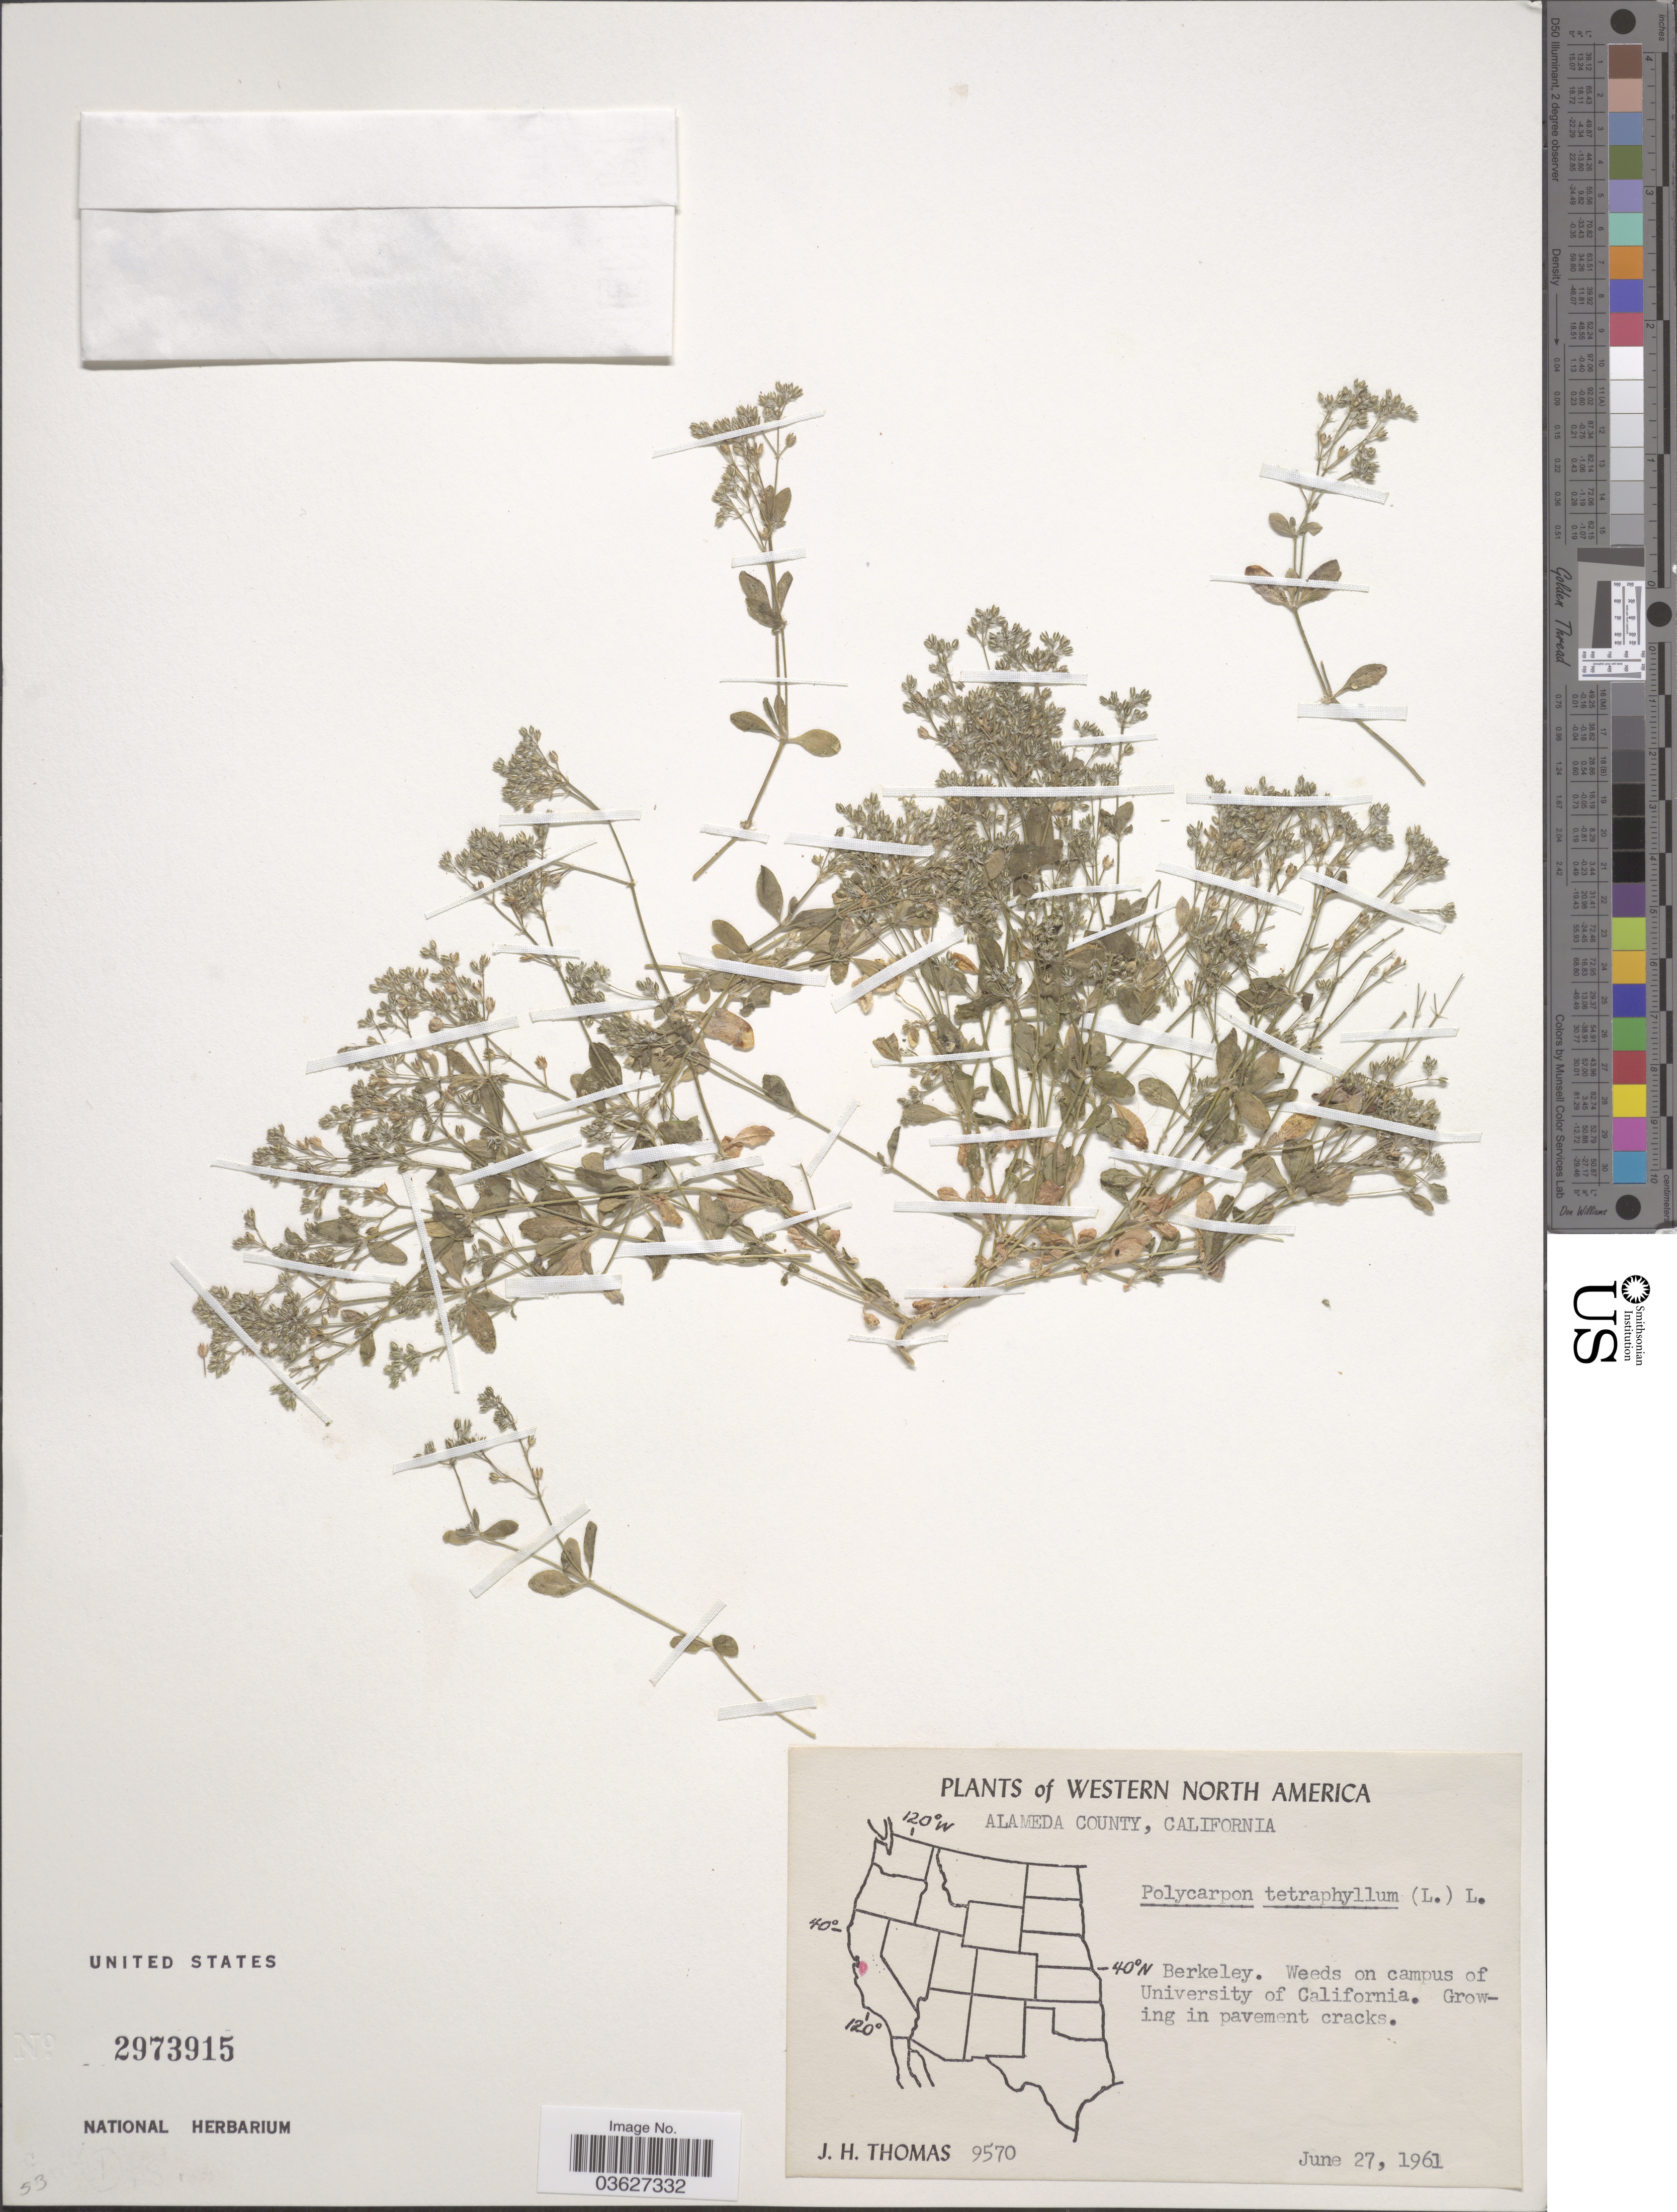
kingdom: Plantae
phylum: Tracheophyta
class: Magnoliopsida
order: Caryophyllales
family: Caryophyllaceae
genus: Polycarpon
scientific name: Polycarpon tetraphyllum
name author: (L.) L.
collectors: J. H. Thomas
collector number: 9570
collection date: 1961-06-27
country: United States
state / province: California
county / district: Alameda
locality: Western North America. Alameda County. Berkeley. Weeds on campus of University of California.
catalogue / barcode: US 2973915